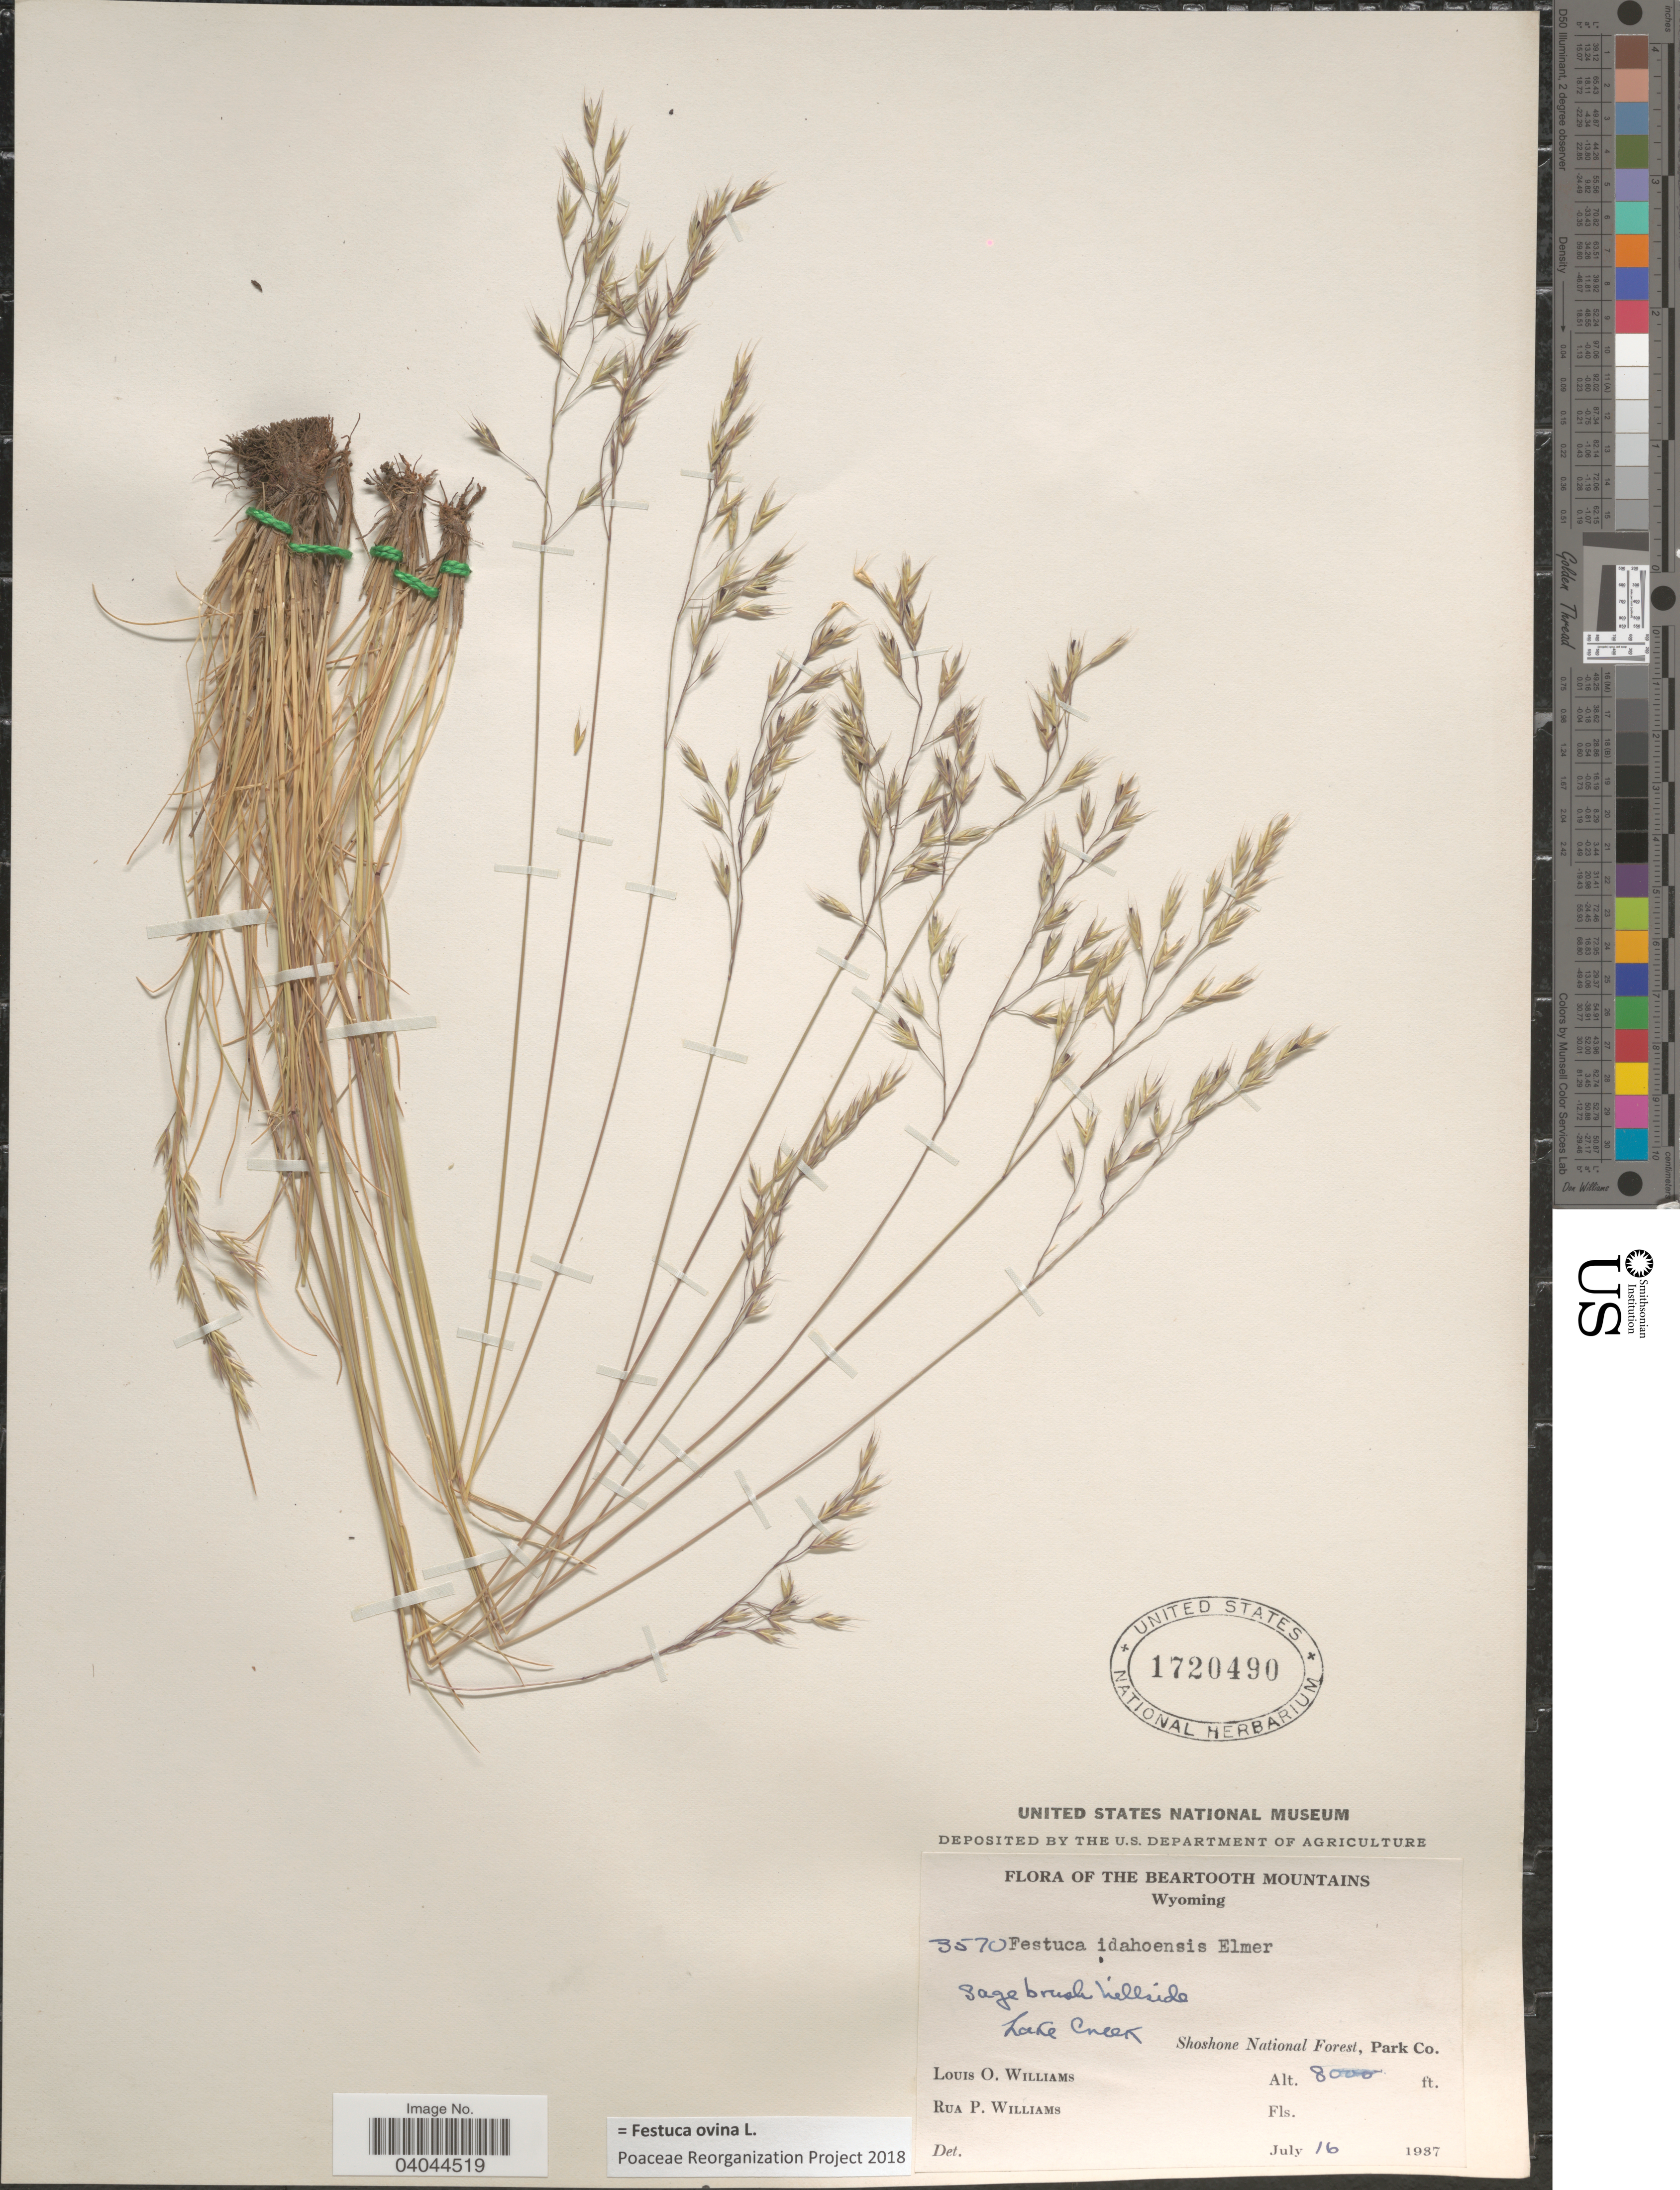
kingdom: Plantae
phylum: Tracheophyta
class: Liliopsida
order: Poales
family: Poaceae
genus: Festuca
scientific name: Festuca ovina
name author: L.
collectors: L. O. Williams & R. P. Williams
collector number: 3570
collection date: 1937-07-16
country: United States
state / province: Wyoming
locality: Beartooth Mountains. Sage brush hillside, Lake Creek, Shoshone National Forest, Park Co.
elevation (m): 2438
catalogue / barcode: US 1720490